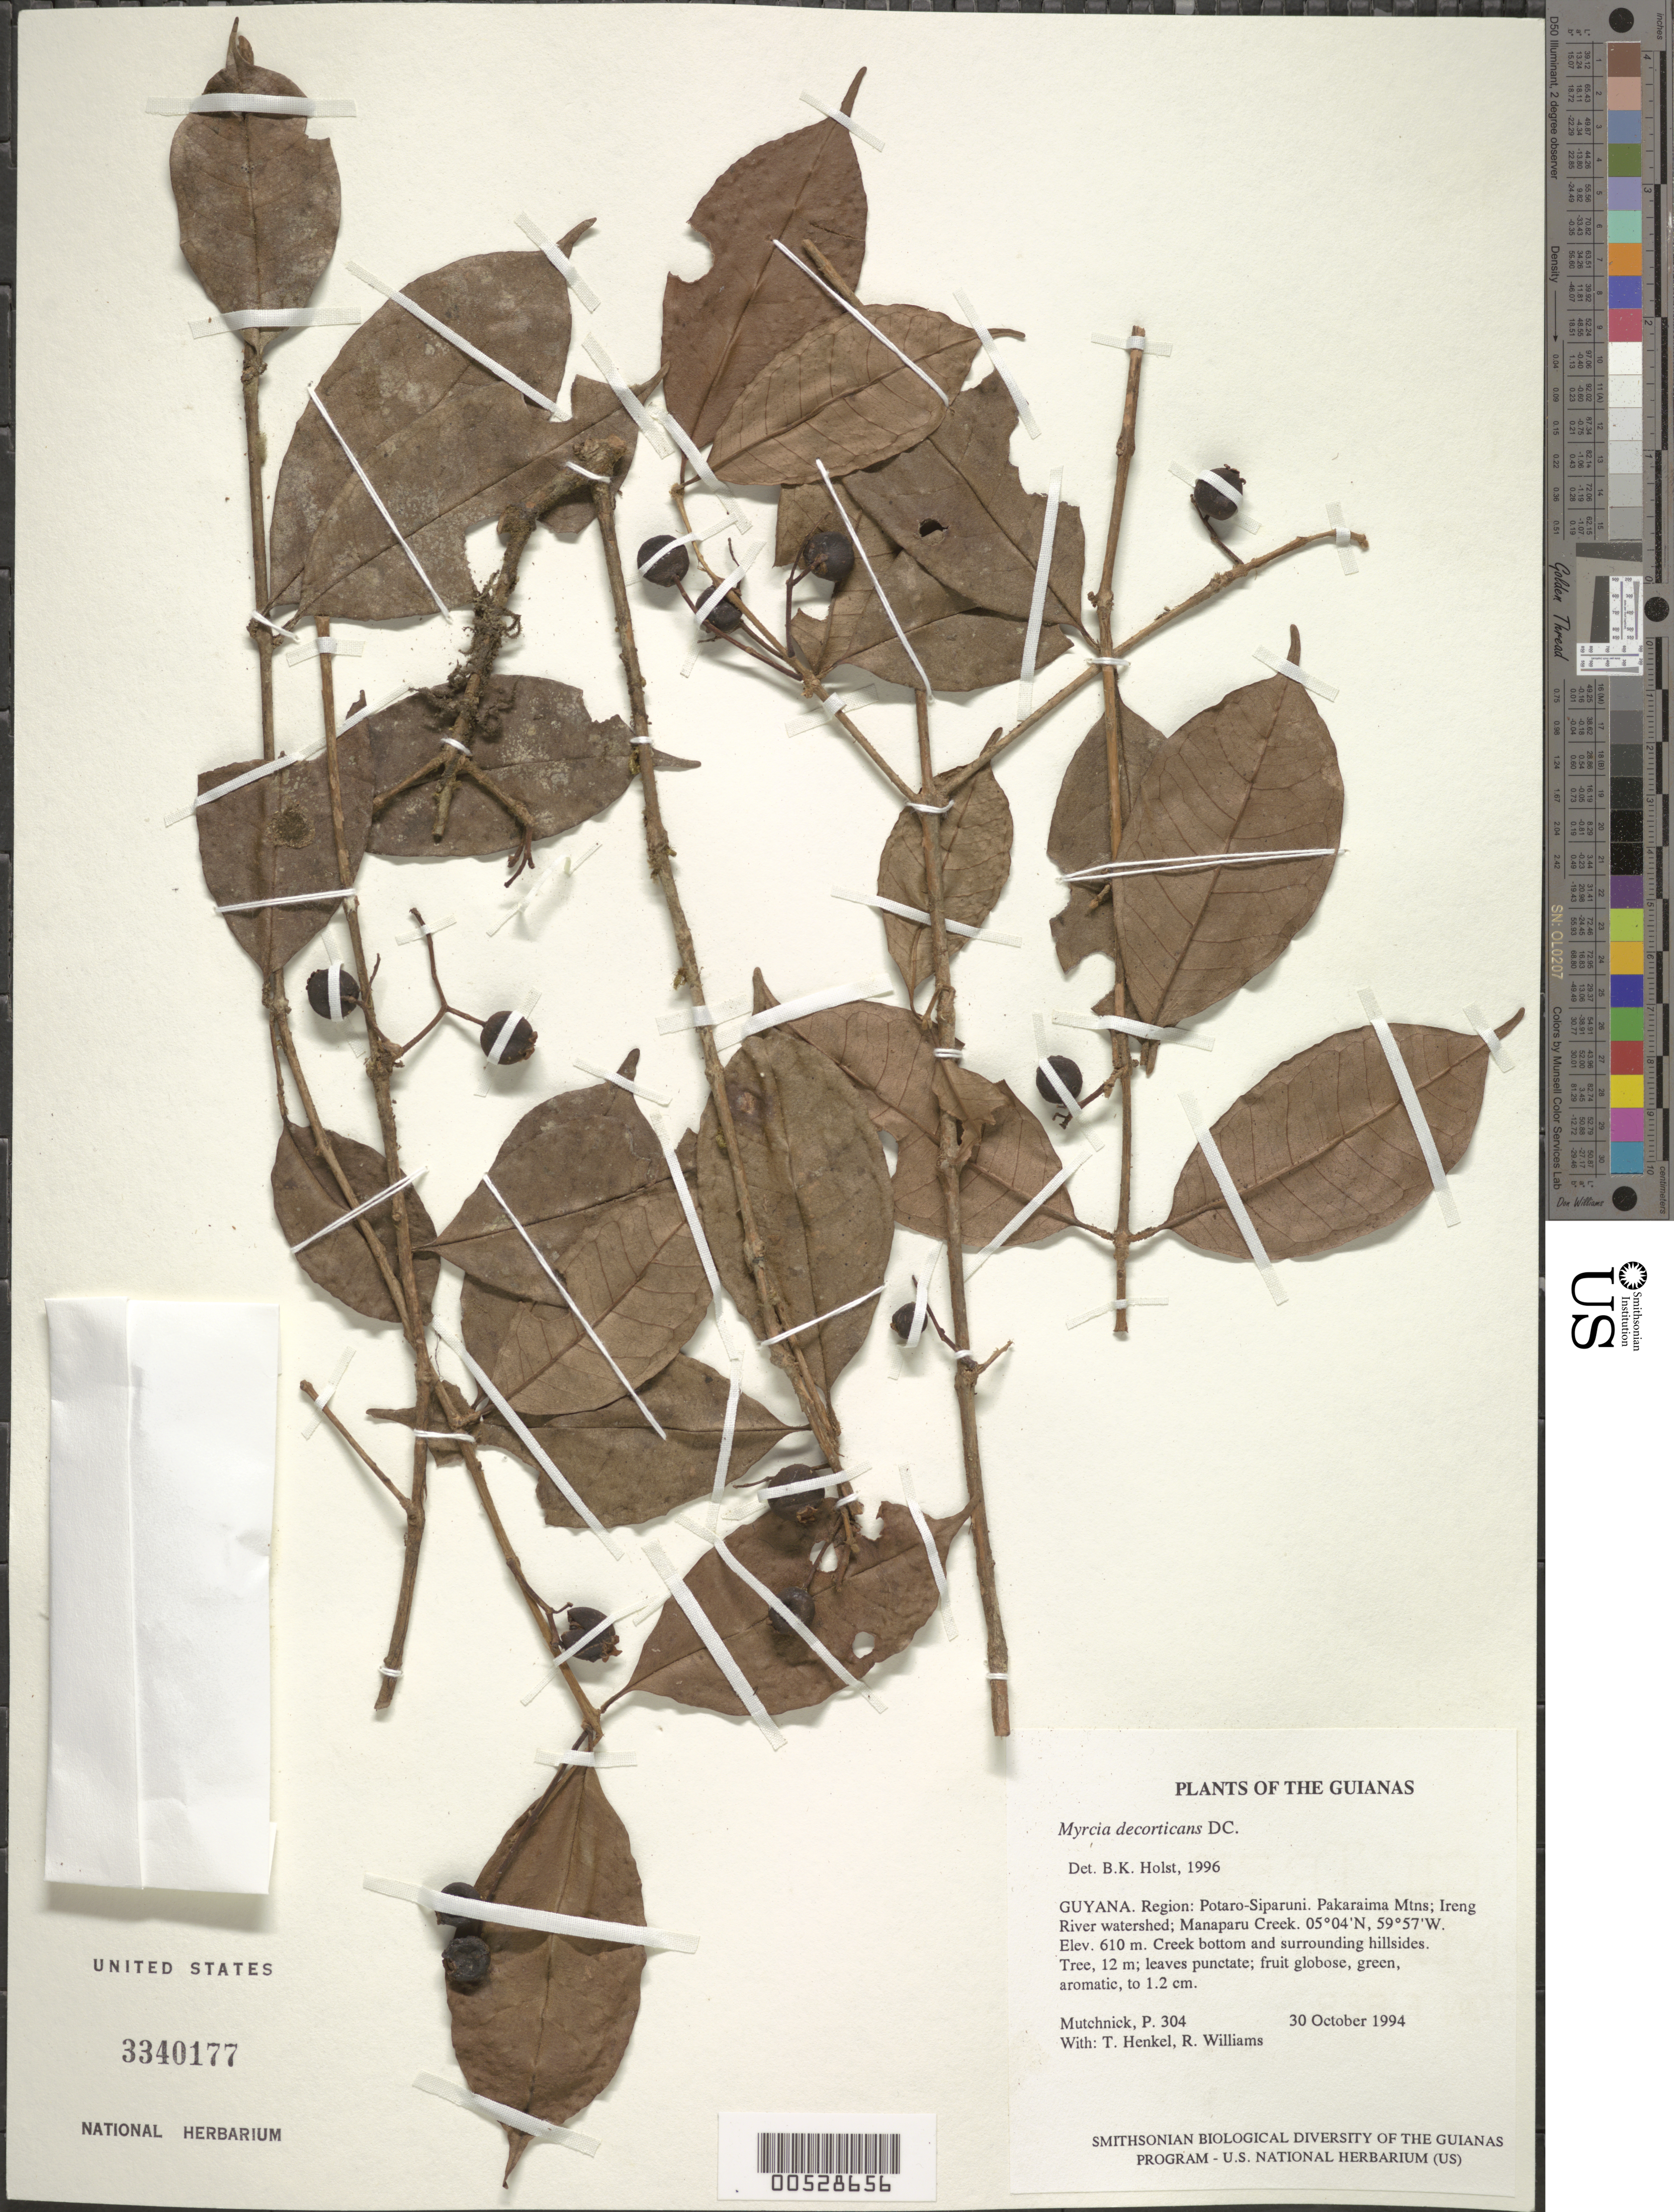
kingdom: Plantae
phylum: Tracheophyta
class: Magnoliopsida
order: Myrtales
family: Myrtaceae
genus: Myrcia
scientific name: Myrcia decorticans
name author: DC.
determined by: Holst, Bruce K.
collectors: P. Mutchnick, T. Henkel & R. Williams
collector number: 304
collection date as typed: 30 October 1994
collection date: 1994-10-30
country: Guyana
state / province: Potaro-Siparuni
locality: Pakaraima Mtns; Ireng River watershed; Manaparu Creek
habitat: Creek bottom and surrounding hillsides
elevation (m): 610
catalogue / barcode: US 3340177